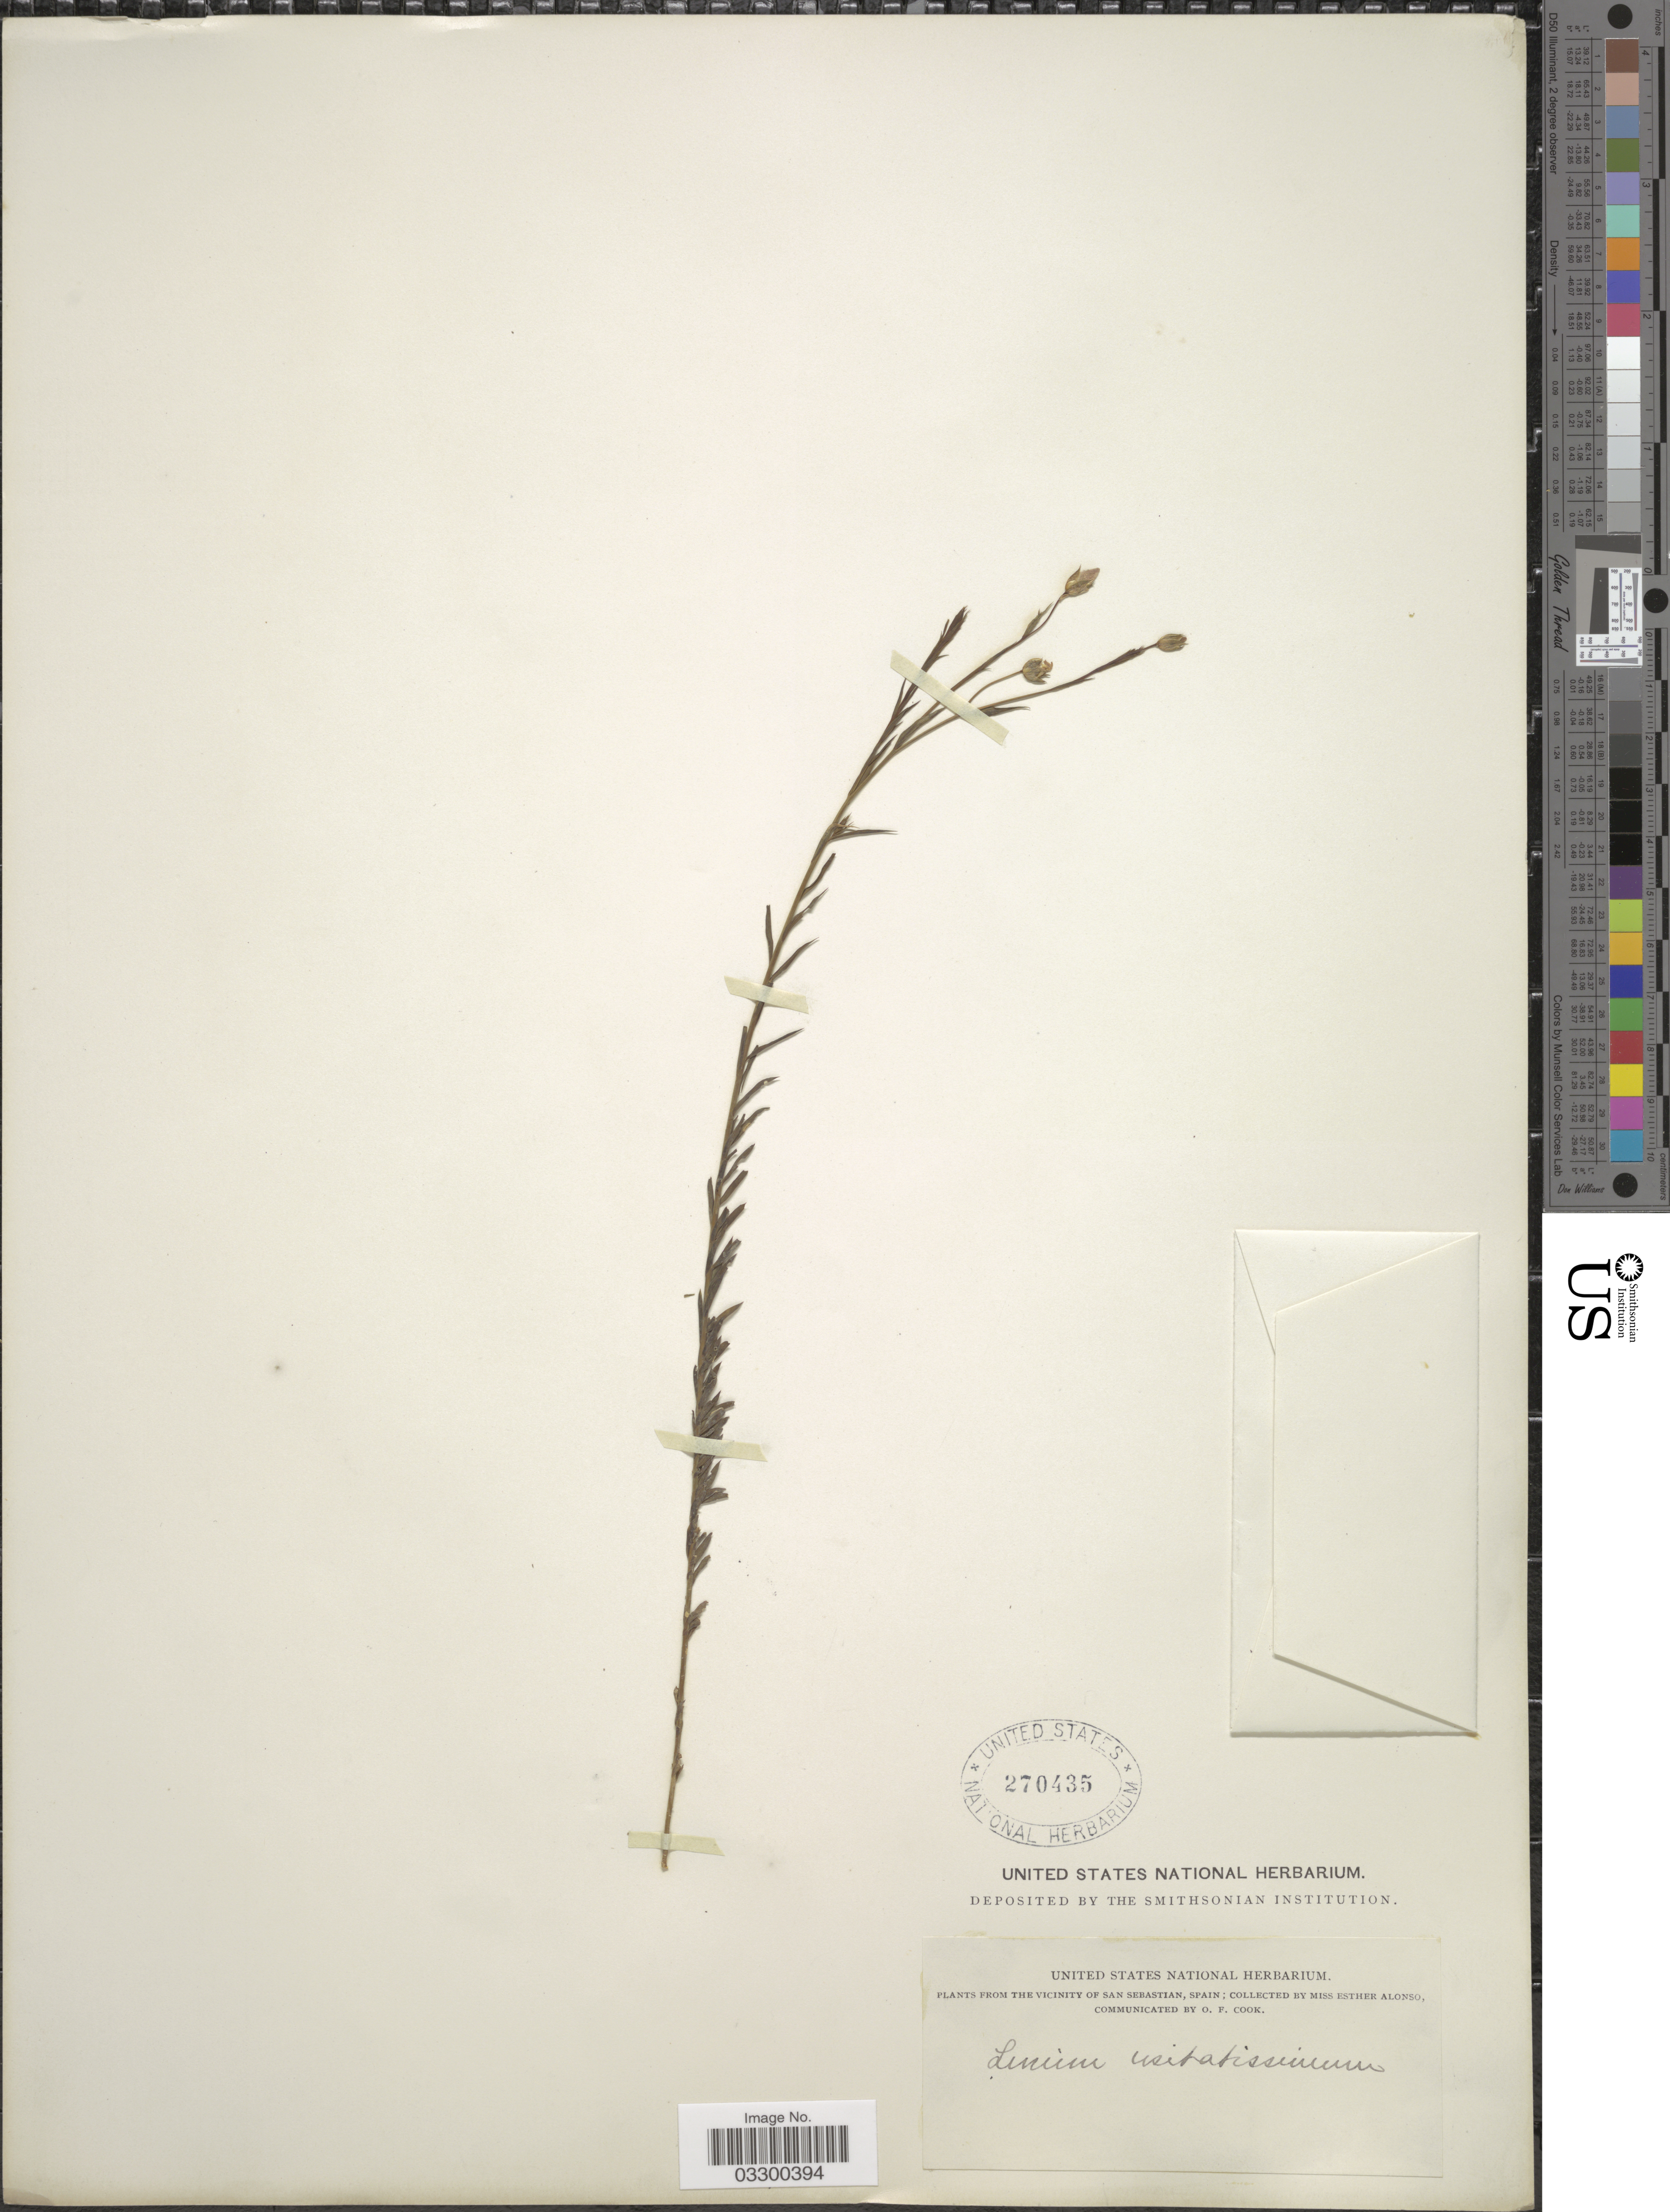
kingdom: Plantae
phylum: Tracheophyta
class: Magnoliopsida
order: Malpighiales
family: Linaceae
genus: Linum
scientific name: Linum usitatissimum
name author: L.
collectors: E. Alonso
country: Spain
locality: The vicinity of San Sebastian.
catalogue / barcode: US 270435